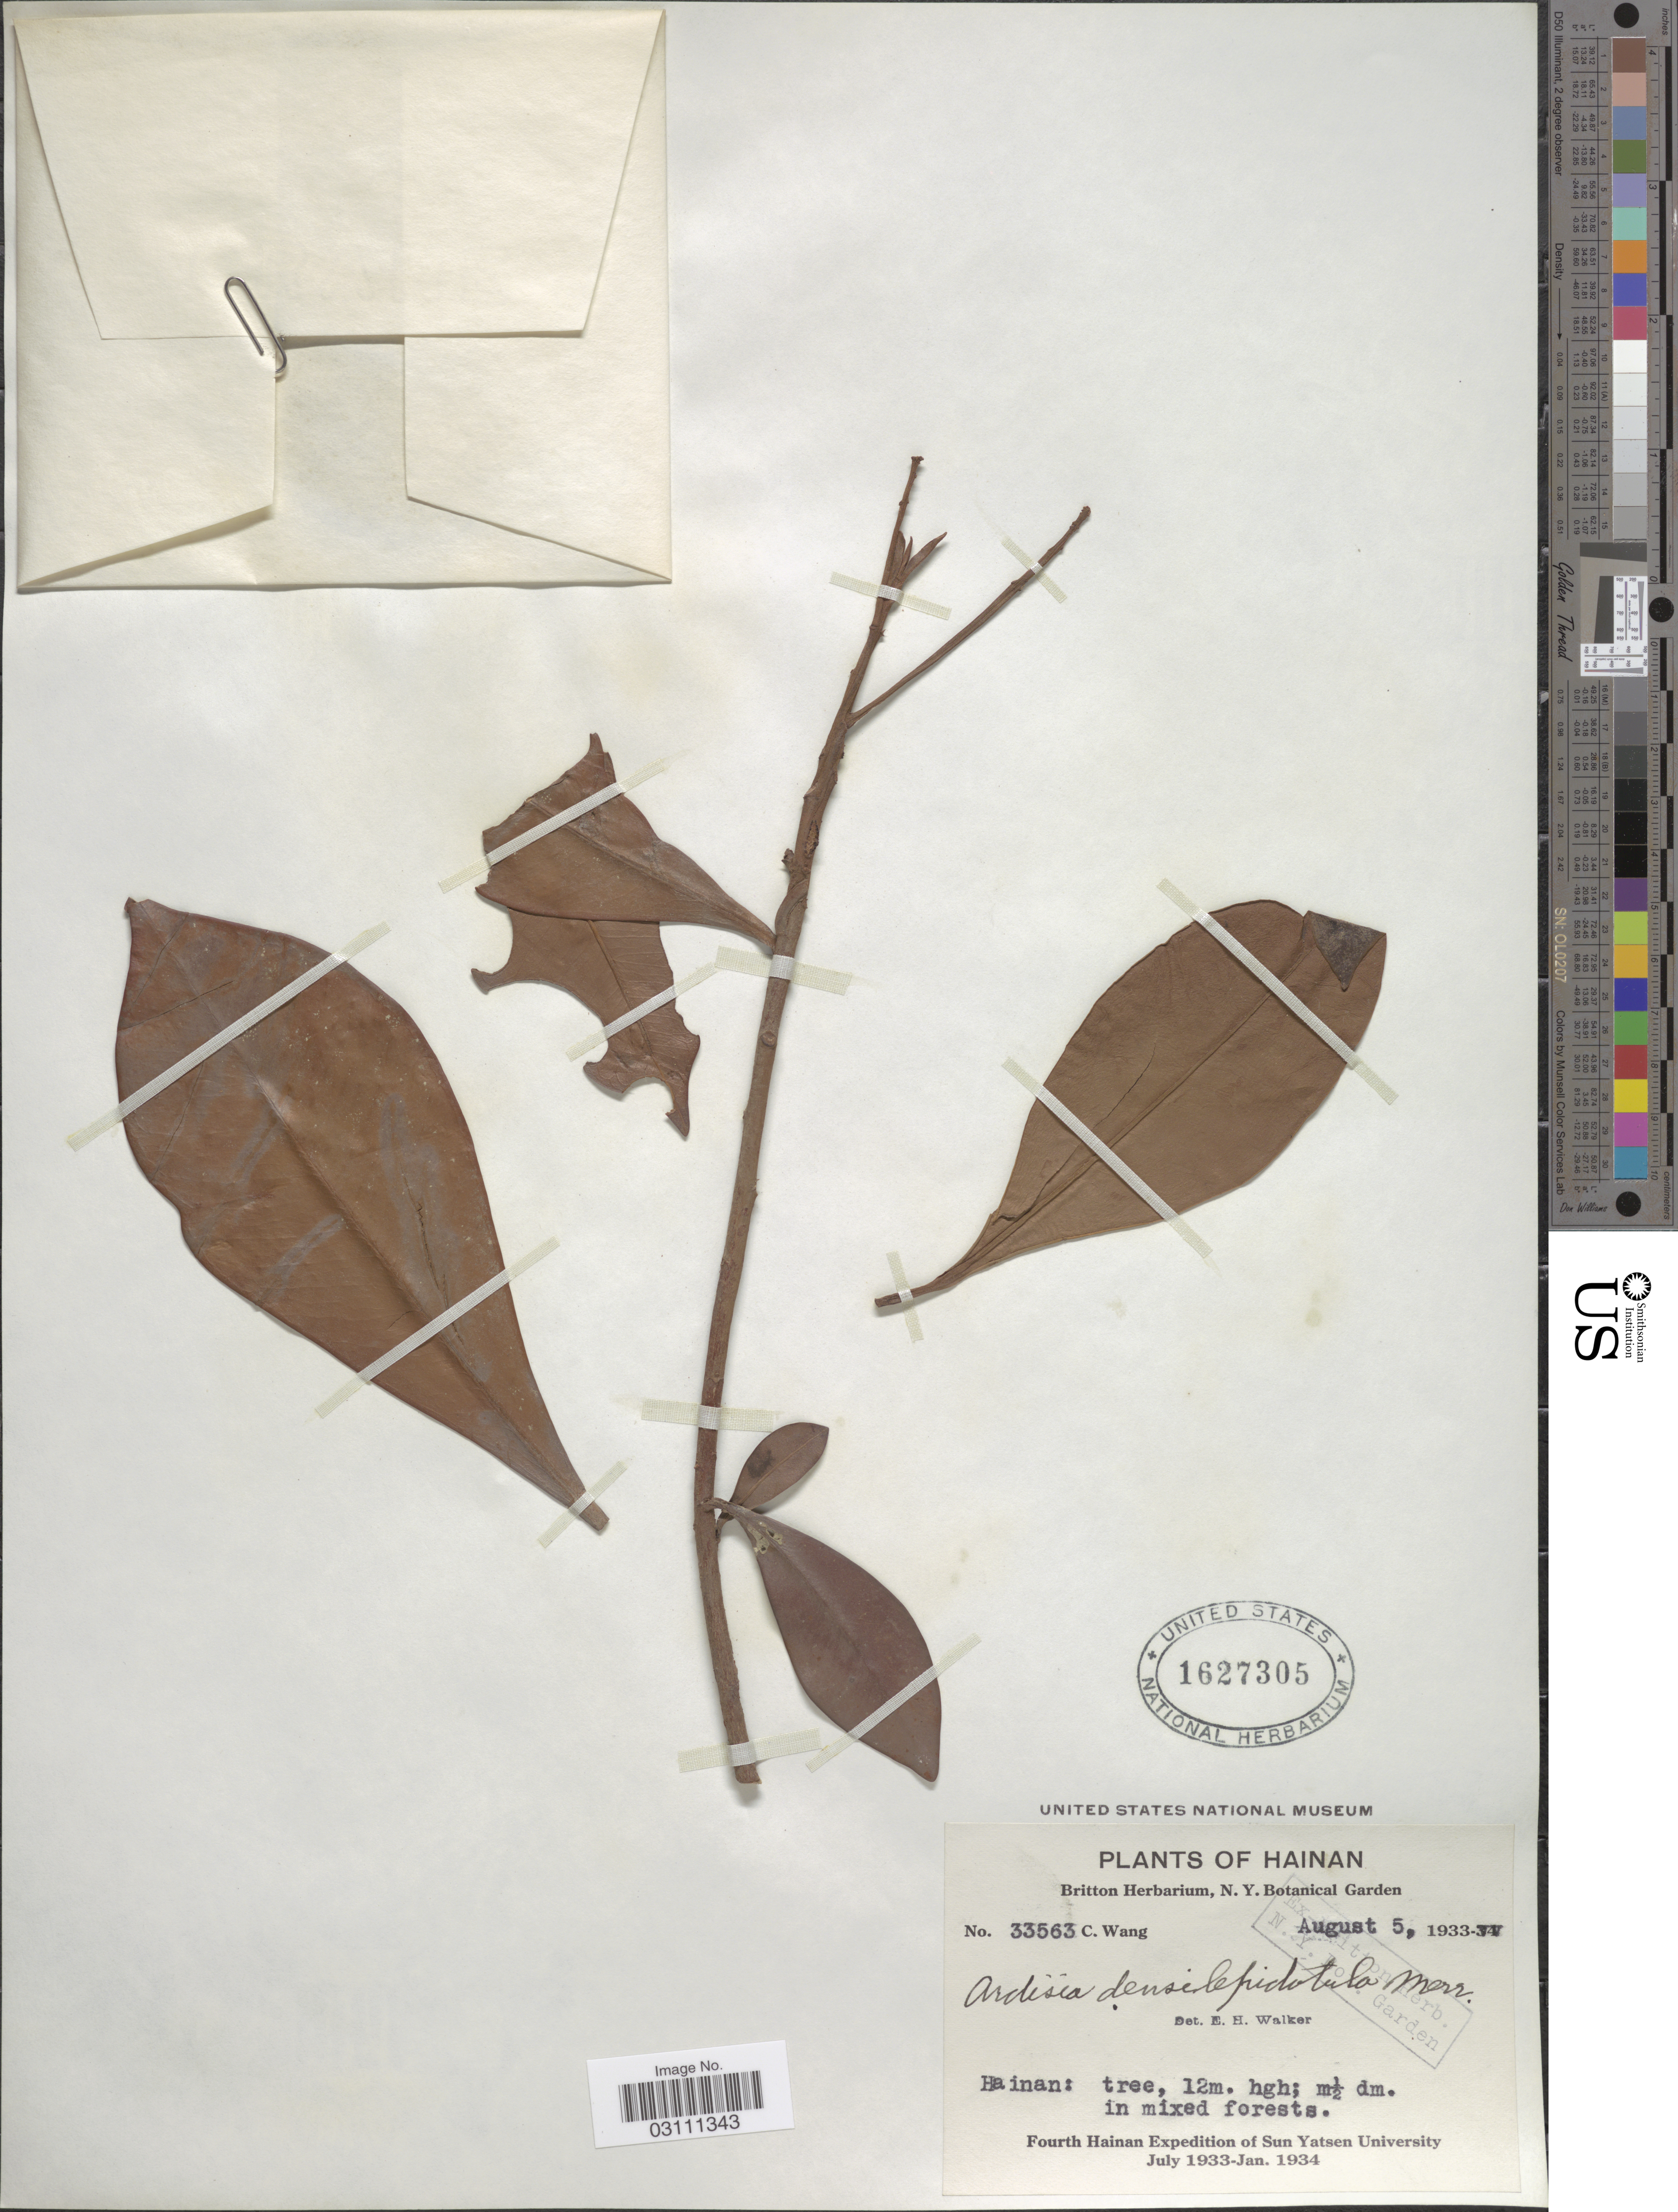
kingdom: Plantae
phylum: Tracheophyta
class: Magnoliopsida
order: Ericales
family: Primulaceae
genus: Ardisia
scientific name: Ardisia densilepidotula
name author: Merr.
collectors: C. Wang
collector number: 33563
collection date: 1933-08-05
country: China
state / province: Hainan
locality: Hainan.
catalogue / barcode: US 1627305